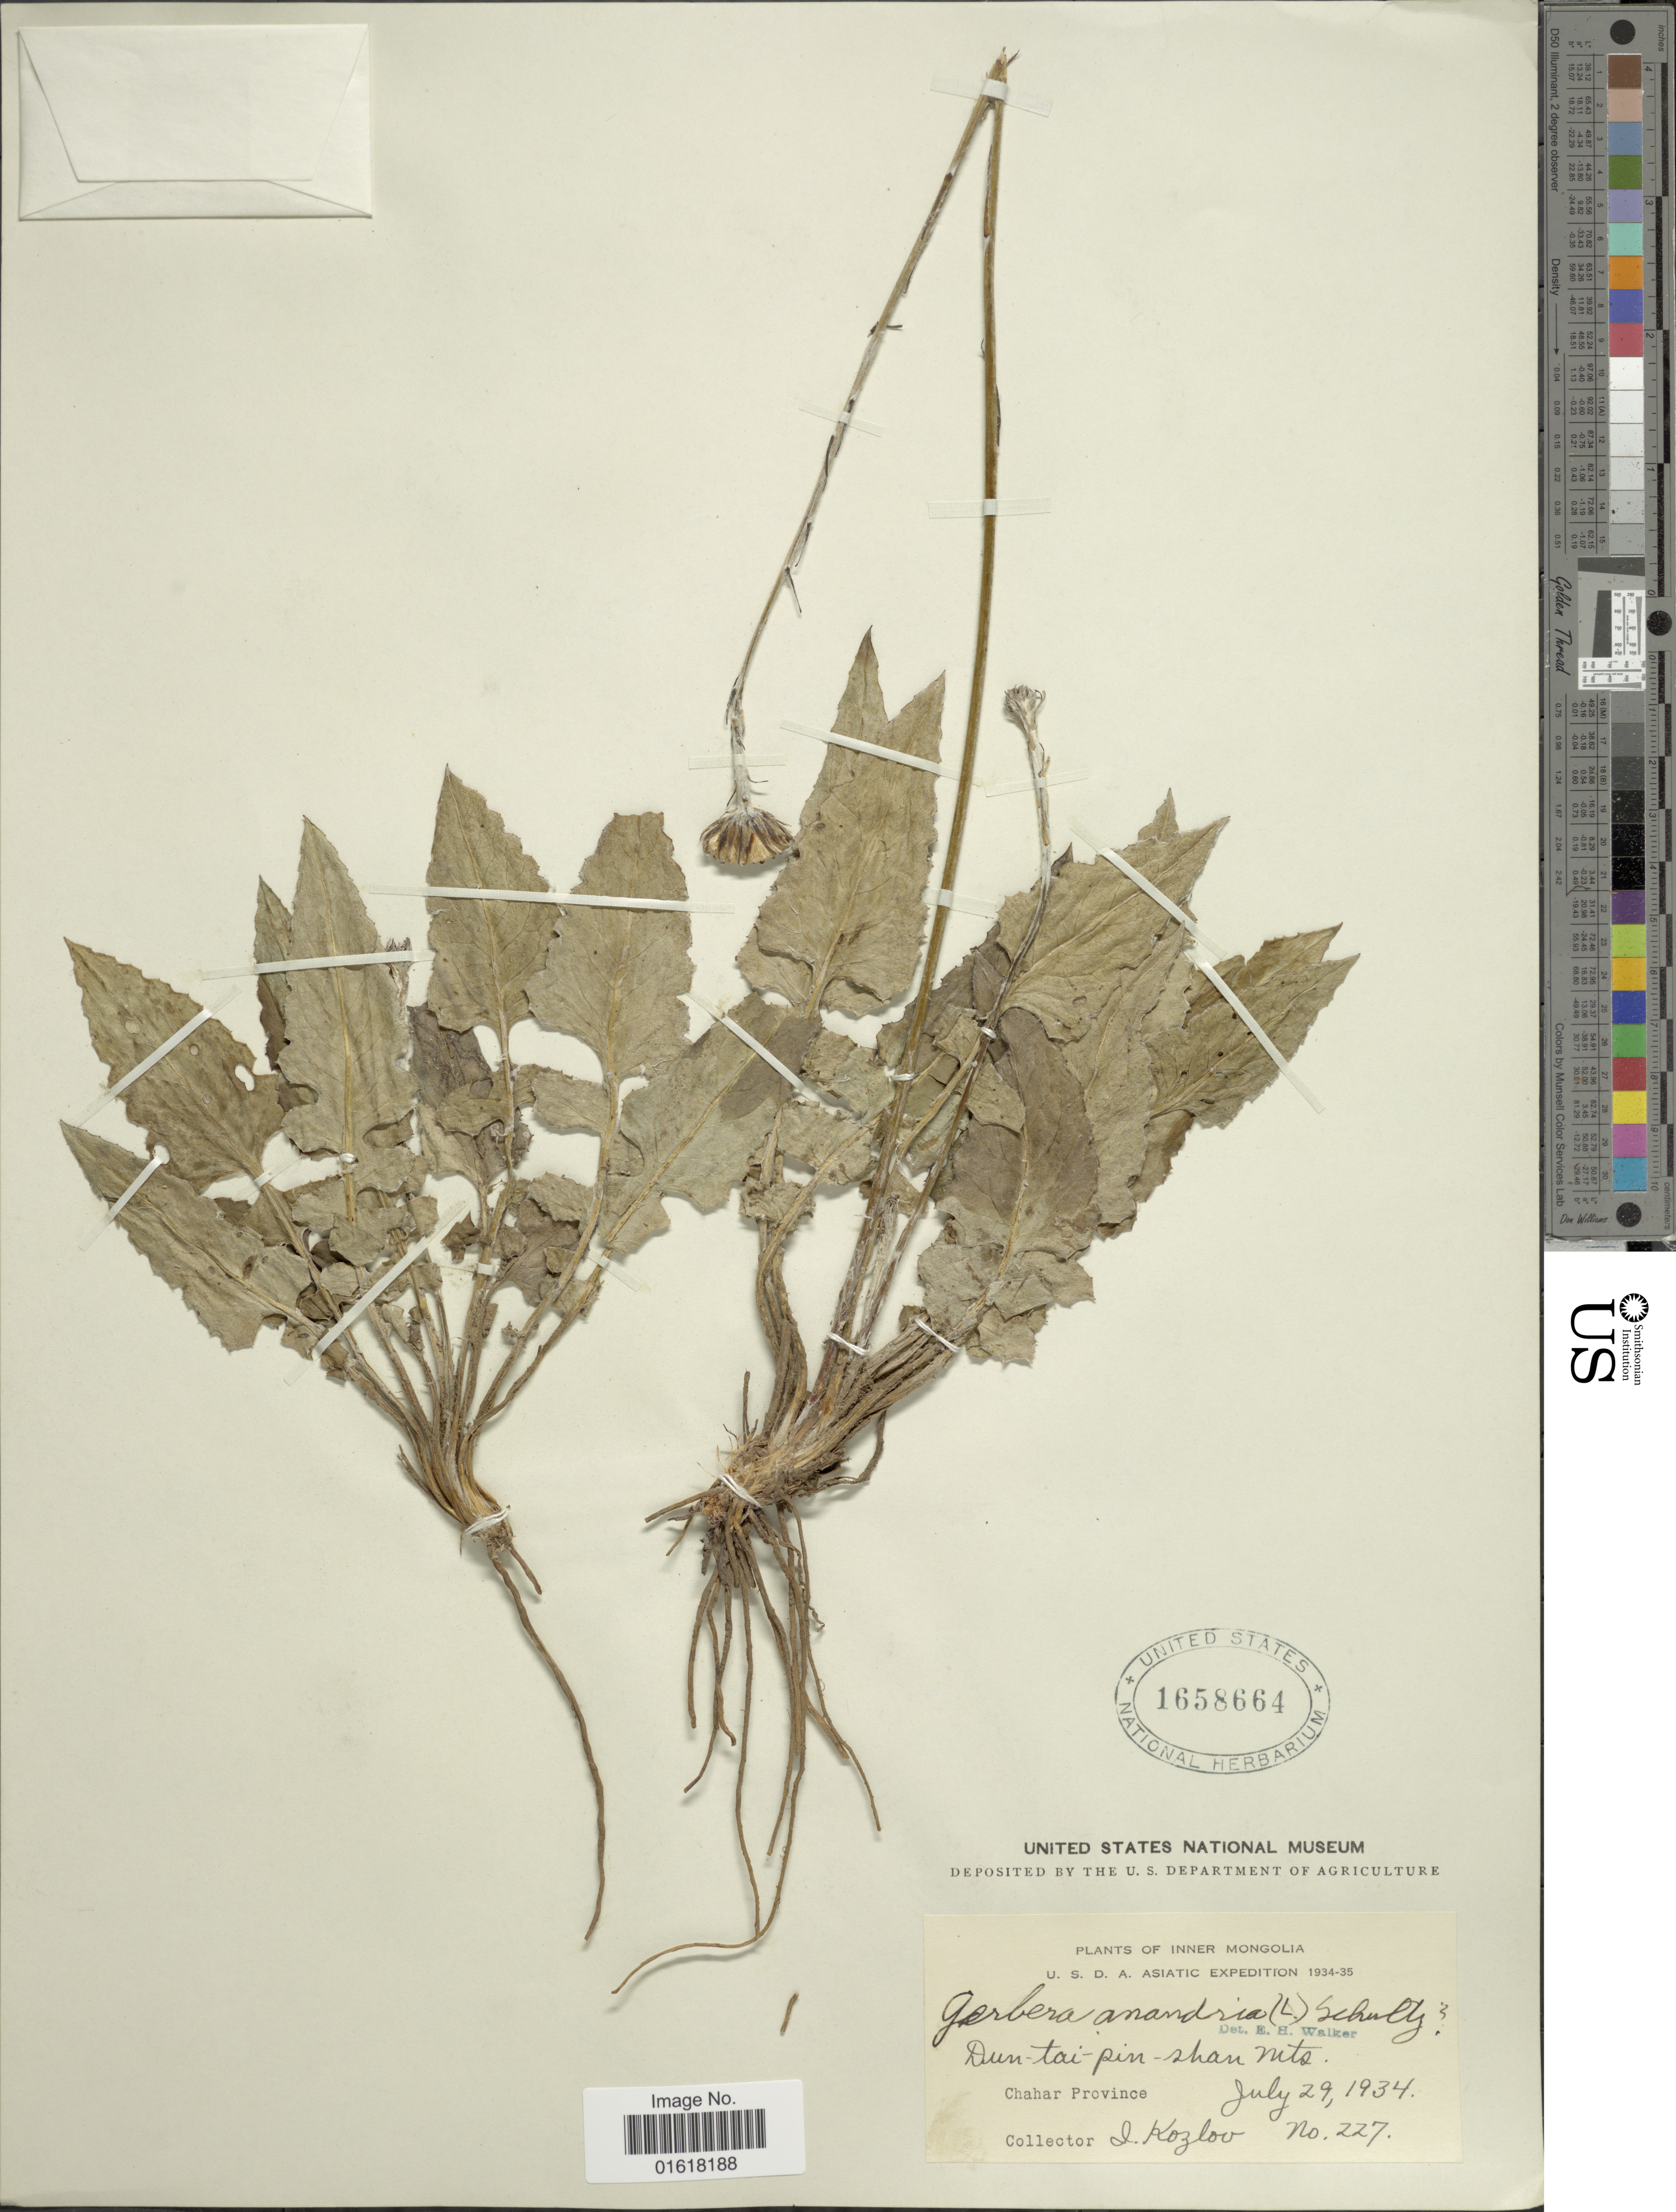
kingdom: Plantae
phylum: Tracheophyta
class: Magnoliopsida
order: Asterales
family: Asteraceae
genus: Leibnitzia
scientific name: Leibnitzia anandria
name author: (L.) Nakai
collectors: I. Kozlov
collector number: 227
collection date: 1934-07-29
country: Mongolia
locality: Inner Mongolia. Dun-tai-pin-shan mts. Chahar Province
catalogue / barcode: US 1658664